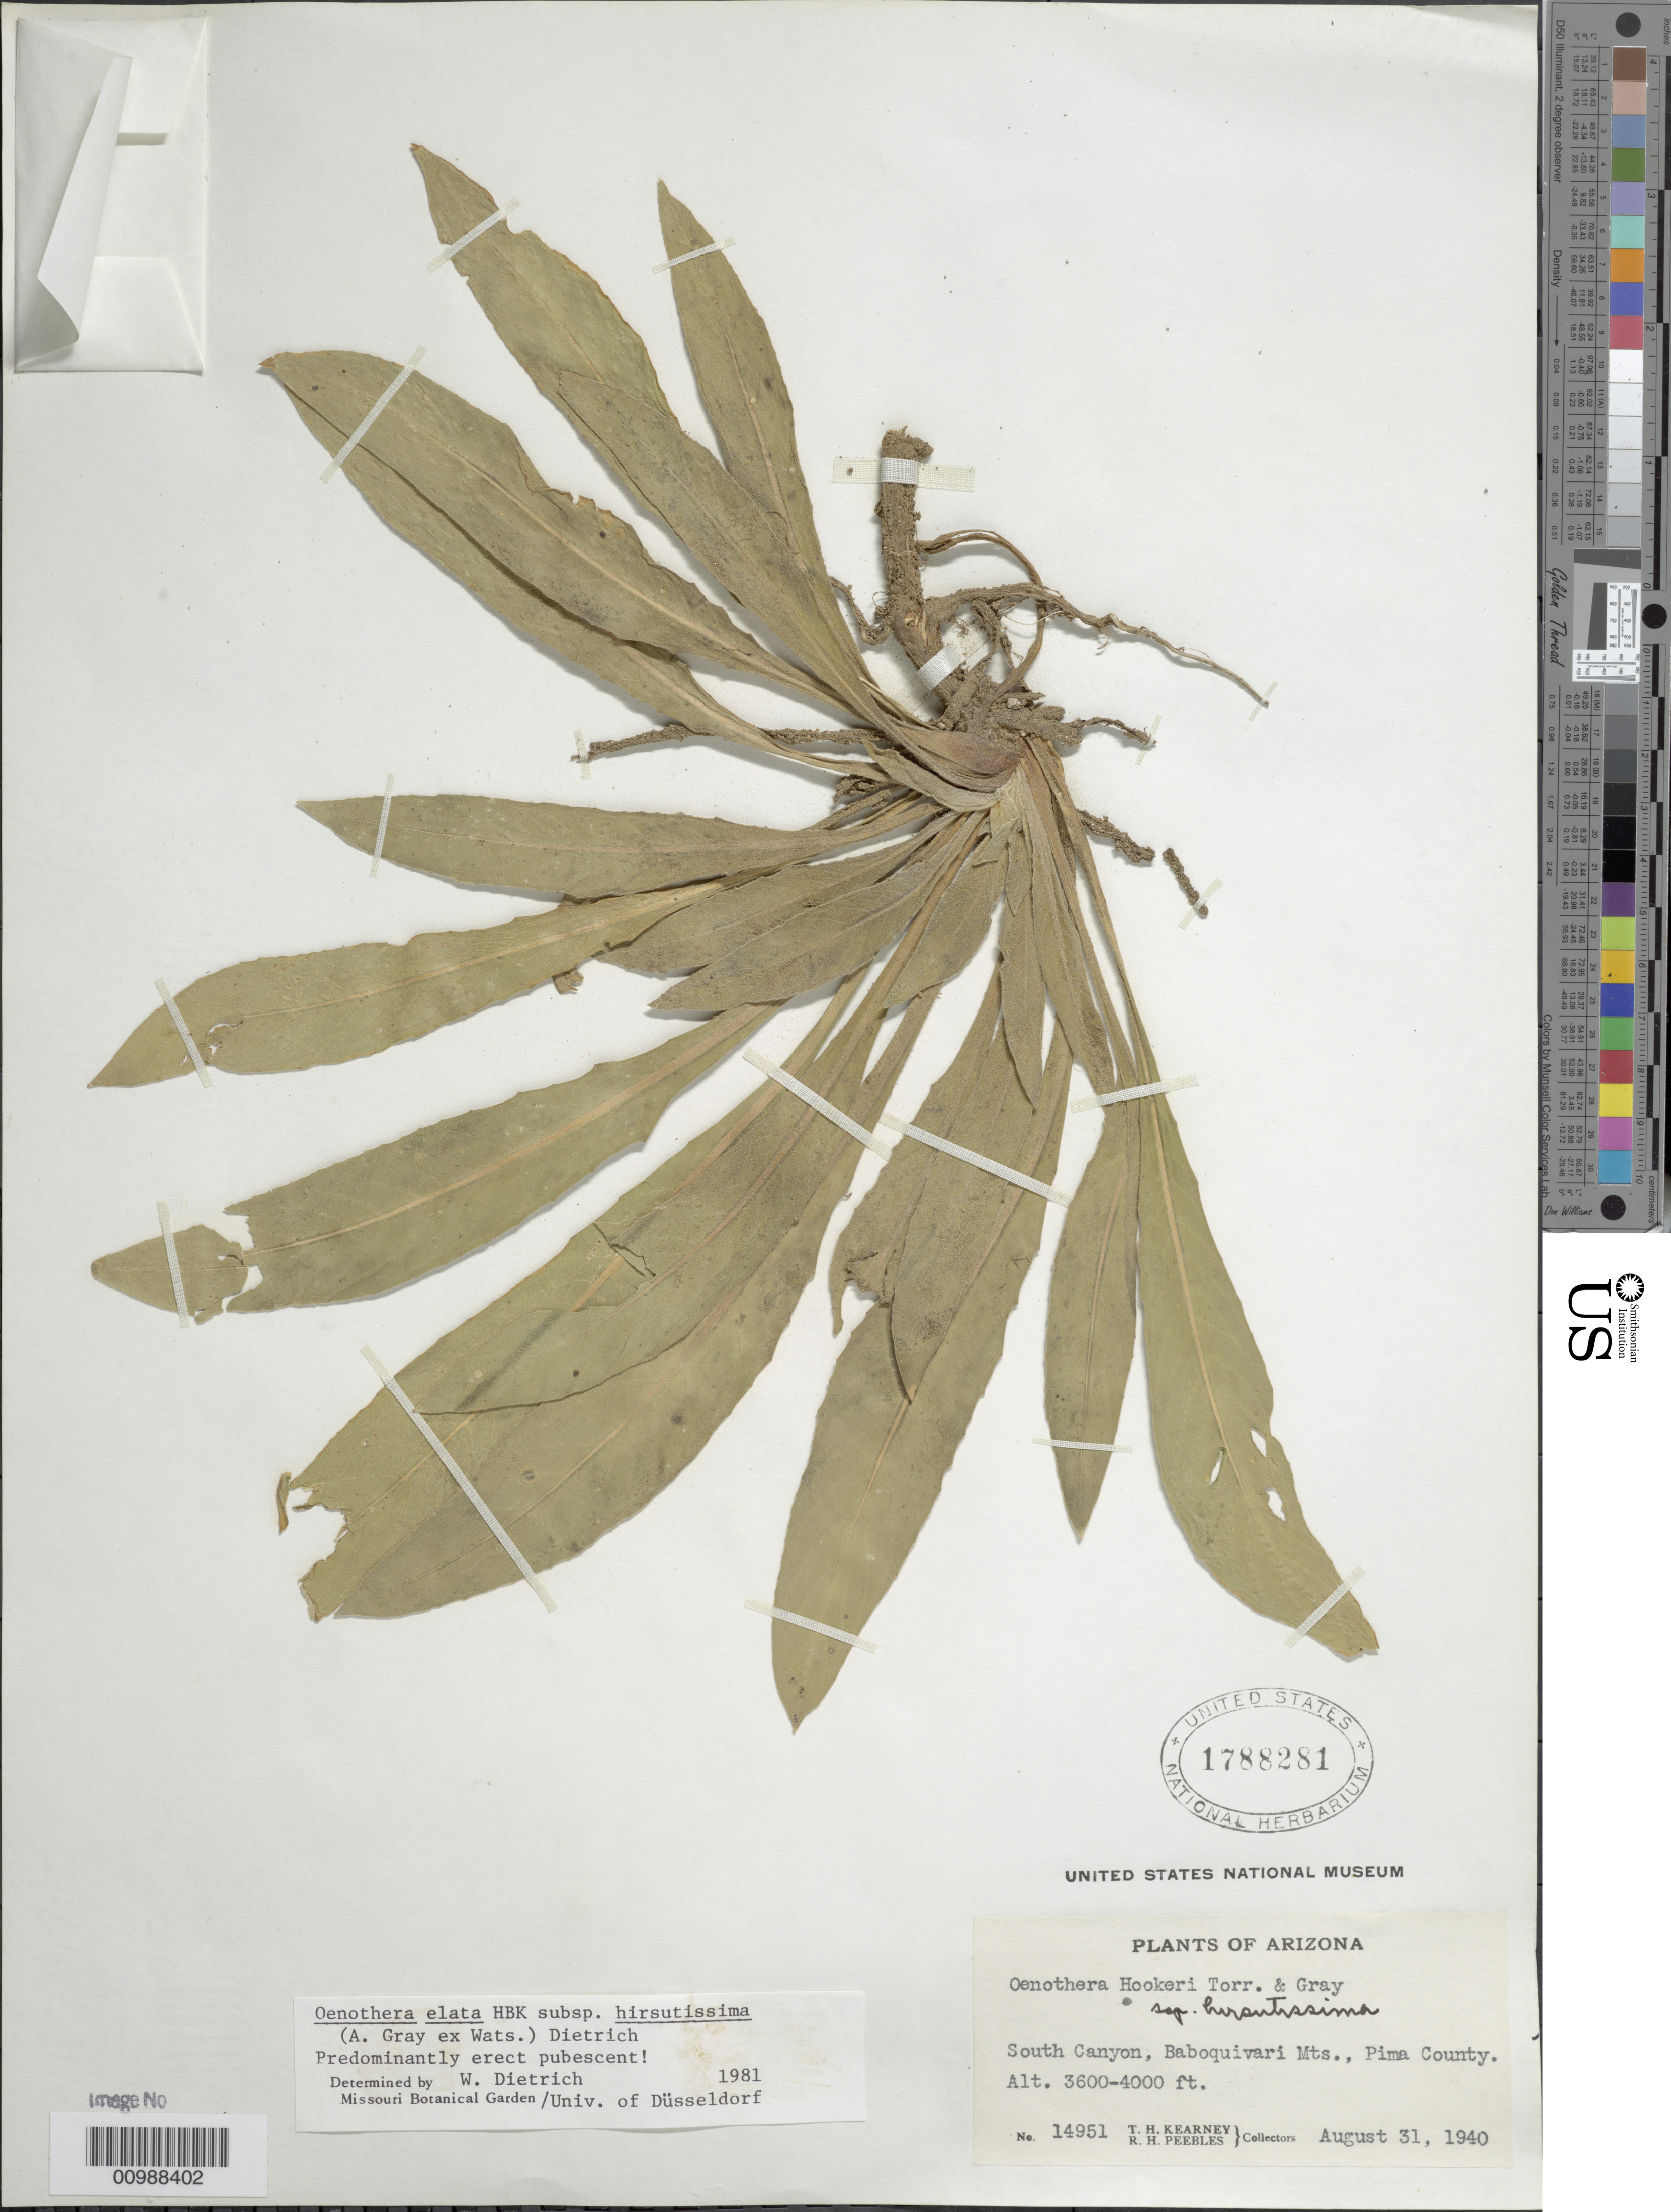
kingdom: Plantae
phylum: Tracheophyta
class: Magnoliopsida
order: Myrtales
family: Onagraceae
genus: Oenothera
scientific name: Oenothera elata subsp. hirsutissima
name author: (A. Gray ex S. Watson) W. Dietr.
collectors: T. H. Kearney & R. H. Peebles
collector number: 14951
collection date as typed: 31 Aug 1940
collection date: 1940-08-31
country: United States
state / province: Arizona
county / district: Pima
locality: South Canyon, Baboquivari Mts.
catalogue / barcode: US 1788281